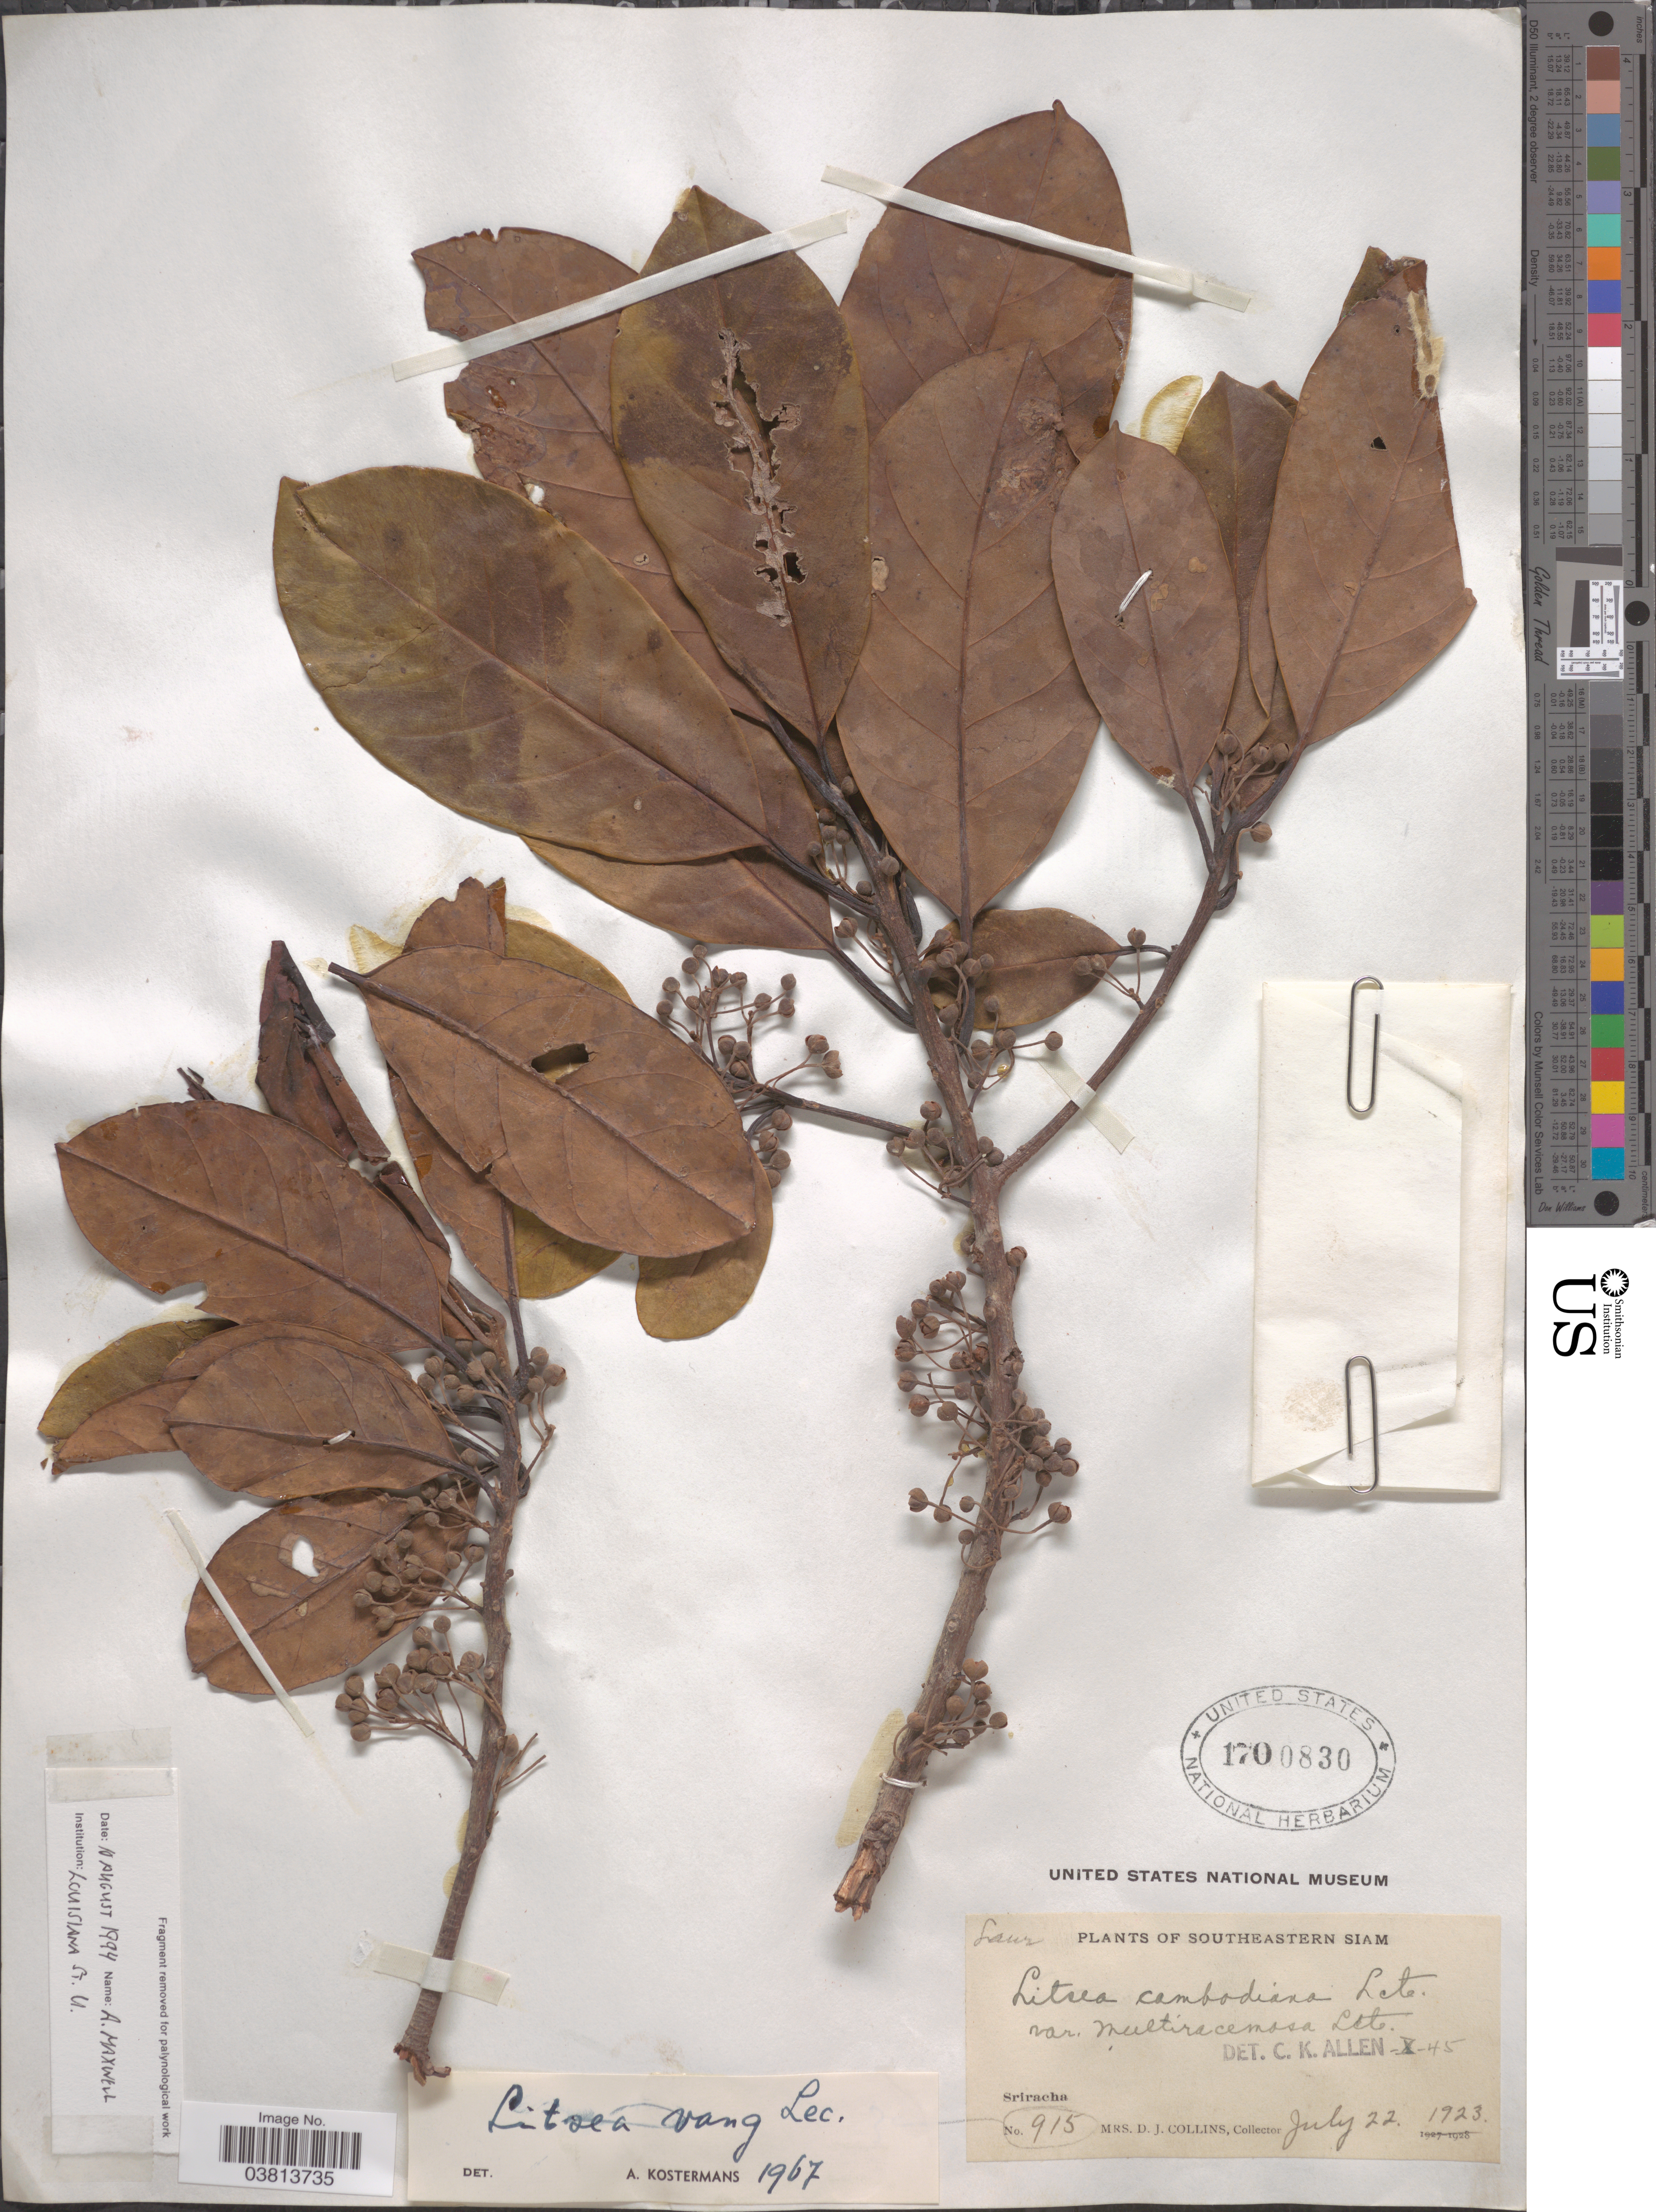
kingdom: Plantae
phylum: Tracheophyta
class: Magnoliopsida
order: Laurales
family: Lauraceae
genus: Litsea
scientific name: Litsea vang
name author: Lecomte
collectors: Mrs. D. J. Collins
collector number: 915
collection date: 1923-07-22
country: Thailand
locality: Southeastern Siam. Sriracha.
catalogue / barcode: US 1700830